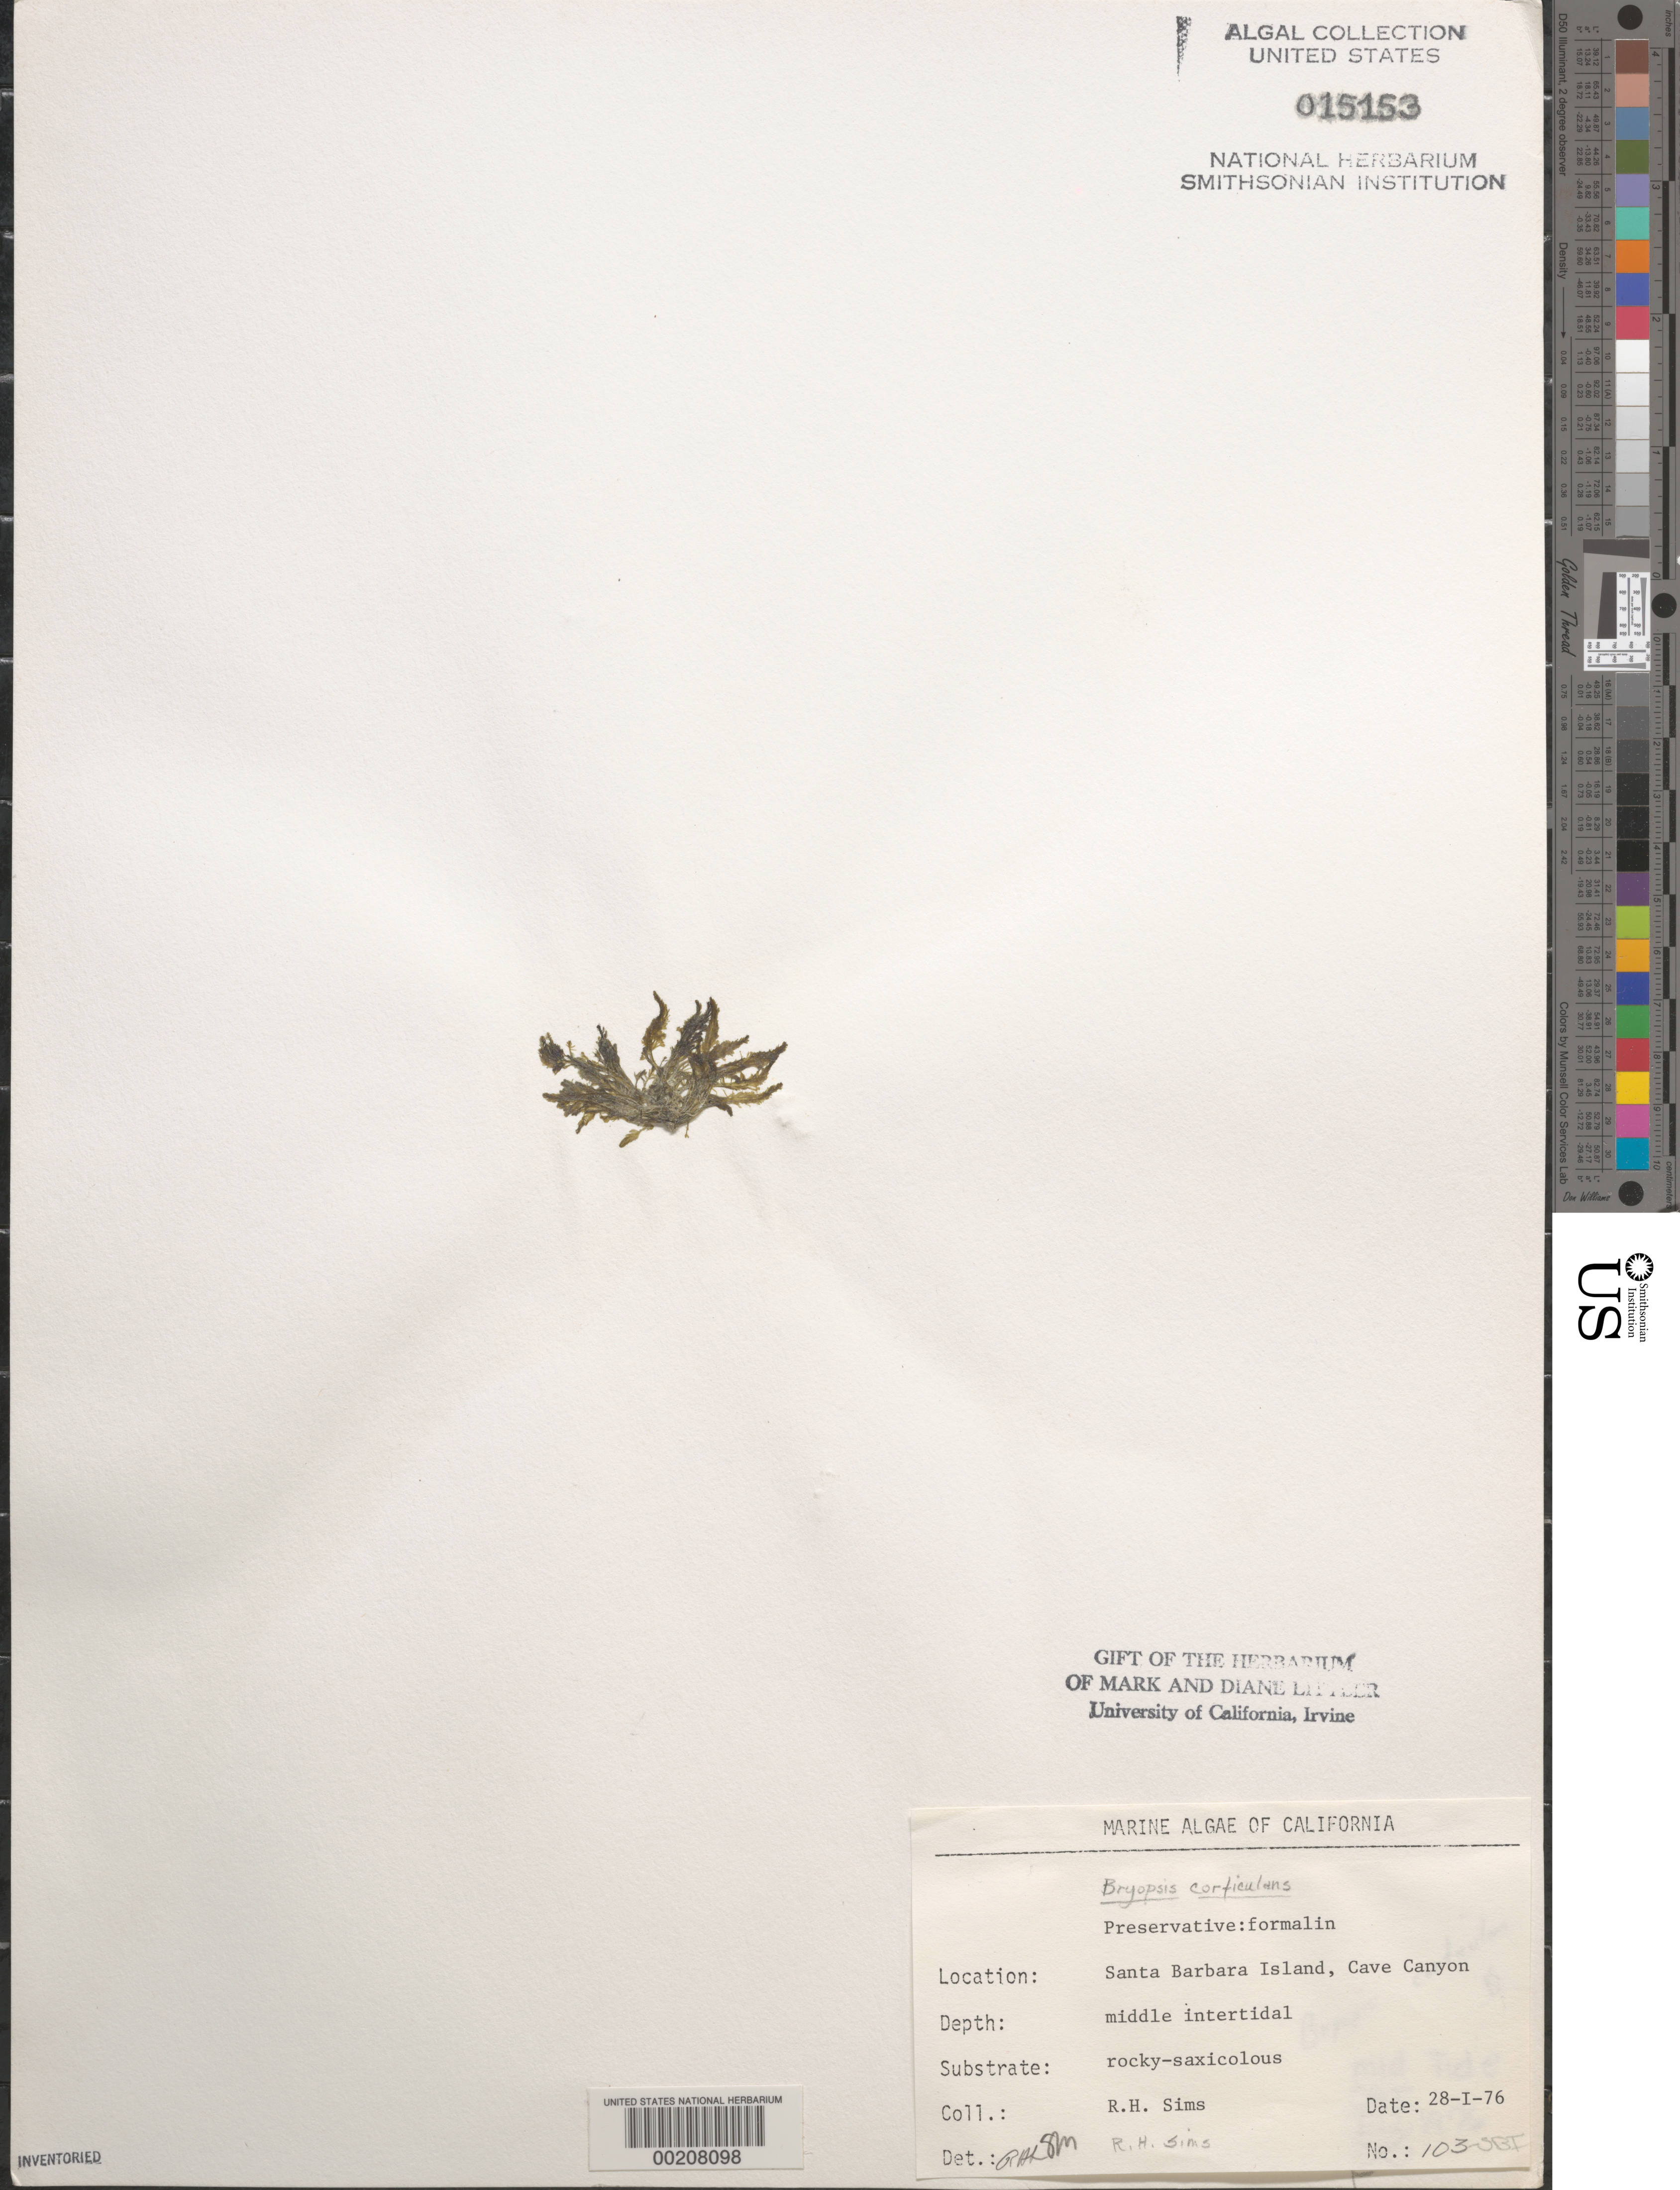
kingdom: Plantae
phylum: Chlorophyta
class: Ulvophyceae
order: Bryopsidales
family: Bryopsidaceae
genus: Bryopsis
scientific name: Bryopsis corticulans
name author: Setch. in Collins et al.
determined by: Sims, Robert H.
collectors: R. H. Sims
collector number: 103-sbi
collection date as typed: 28 Jan 1976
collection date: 1976-01-28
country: United States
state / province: California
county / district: Santa Barbara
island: Santa Barbara Island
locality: Cave Canyon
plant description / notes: BLM-SOCALBIGHT Rocky Intertidal Survey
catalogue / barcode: US 15153